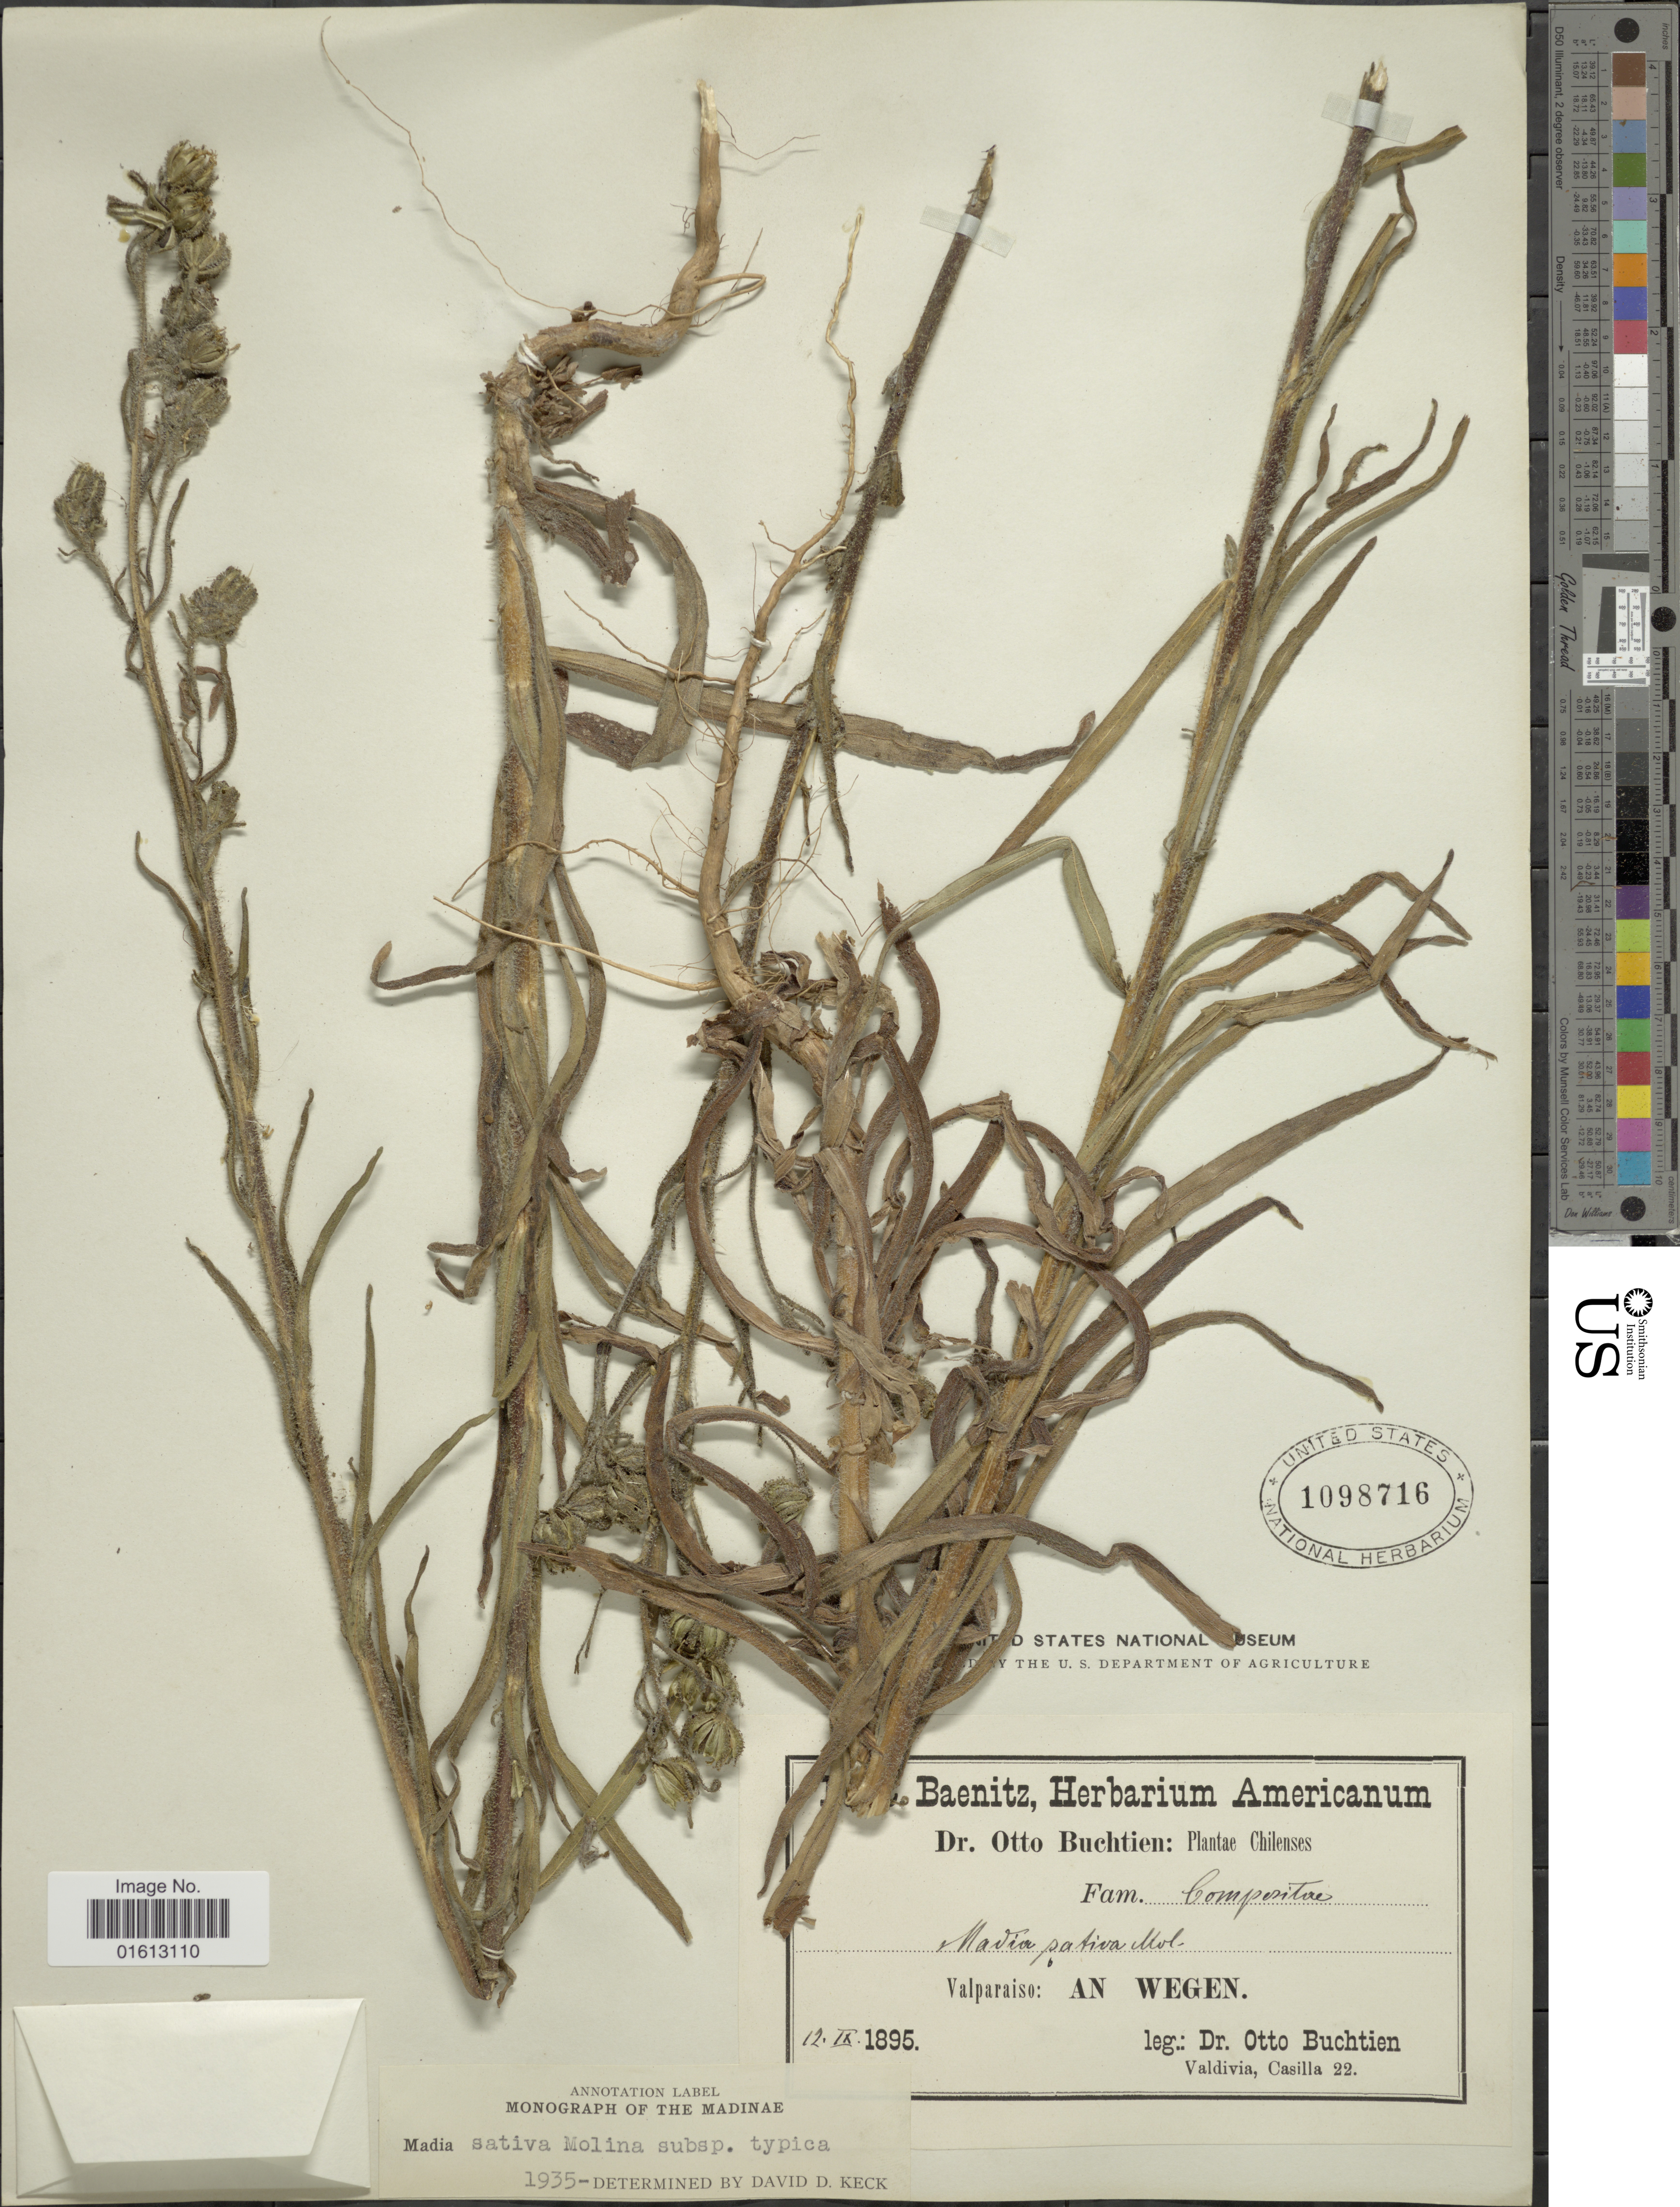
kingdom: Plantae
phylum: Tracheophyta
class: Magnoliopsida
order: Asterales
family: Asteraceae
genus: Madia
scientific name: Madia sativa subsp. sativa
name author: Molina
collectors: O. Buchtien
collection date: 1895-09-12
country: Chile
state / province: Valparaíso (V)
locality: Chilenses, Valparaiso: An Wegen.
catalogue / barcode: US 1098716